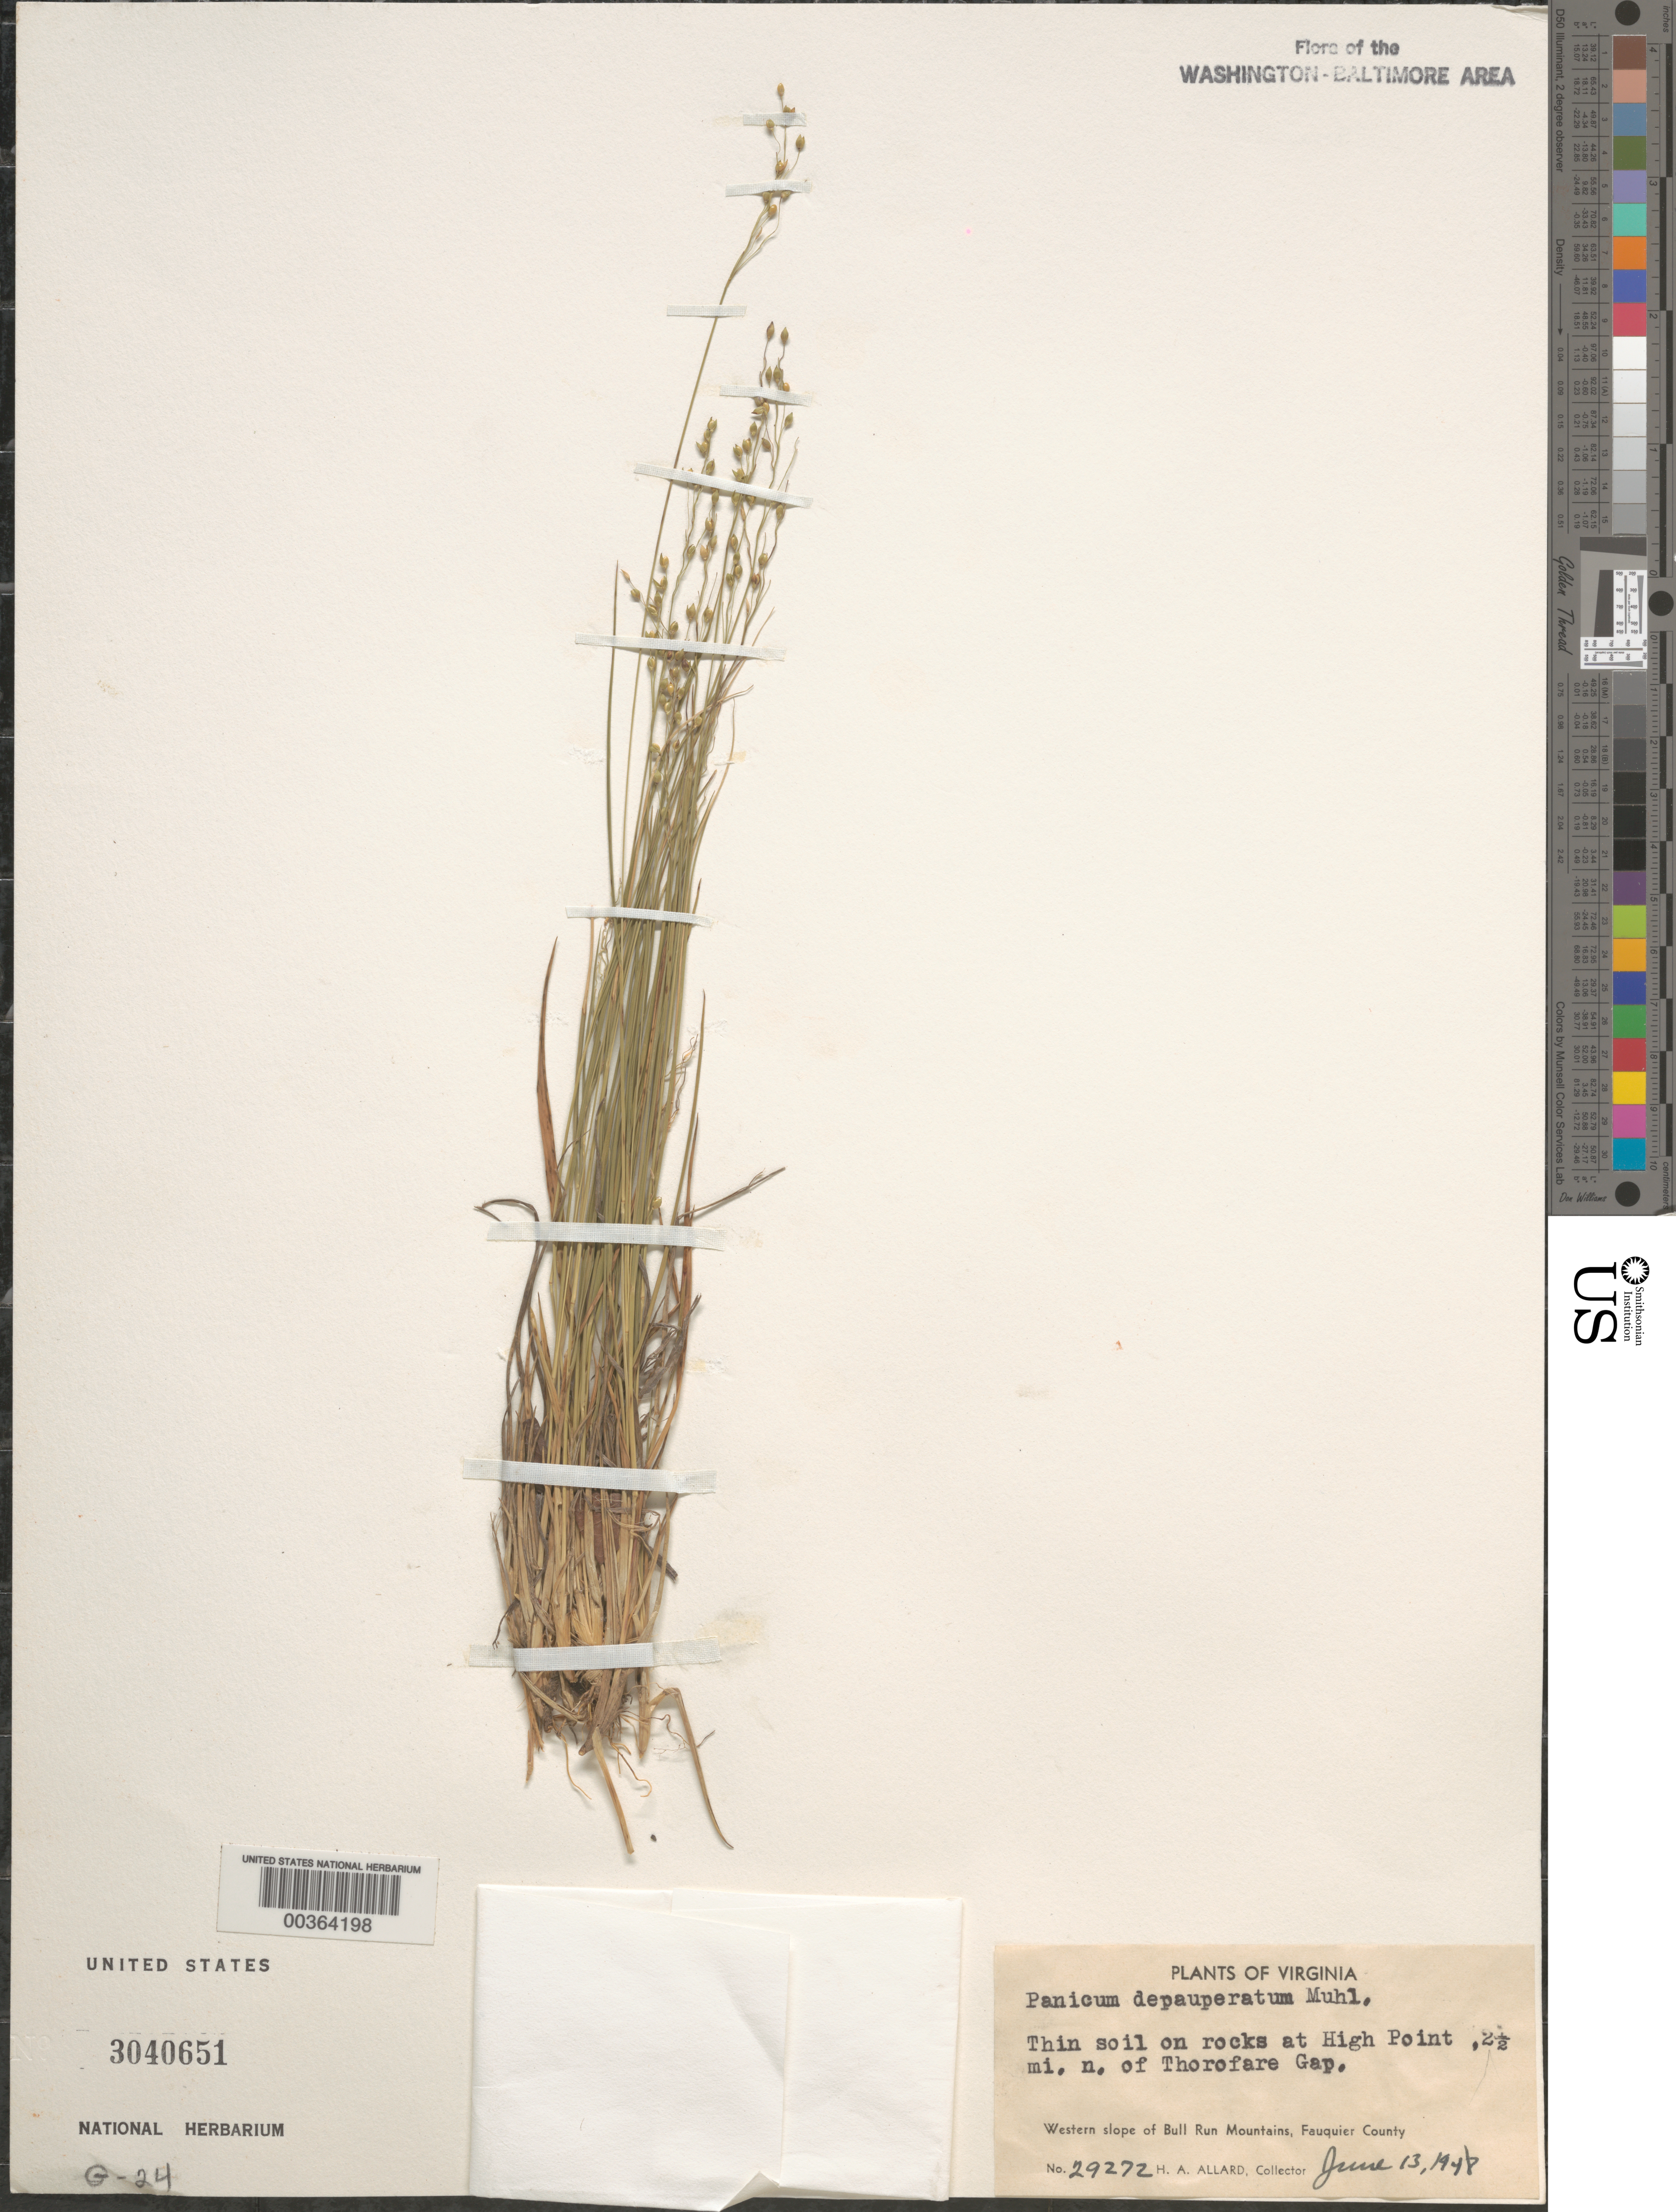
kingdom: Plantae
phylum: Tracheophyta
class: Liliopsida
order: Poales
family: Poaceae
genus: Dichanthelium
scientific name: Dichanthelium depauperatum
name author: (Muhl.) Gould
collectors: H. A. Allard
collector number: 29272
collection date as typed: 13 Jun 1948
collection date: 1948-06-13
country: United States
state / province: Virginia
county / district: Fauquier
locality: At High Point, 2.5 mi. N of Thorofare Gap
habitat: Thin soil on rocks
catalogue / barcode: US 3040651